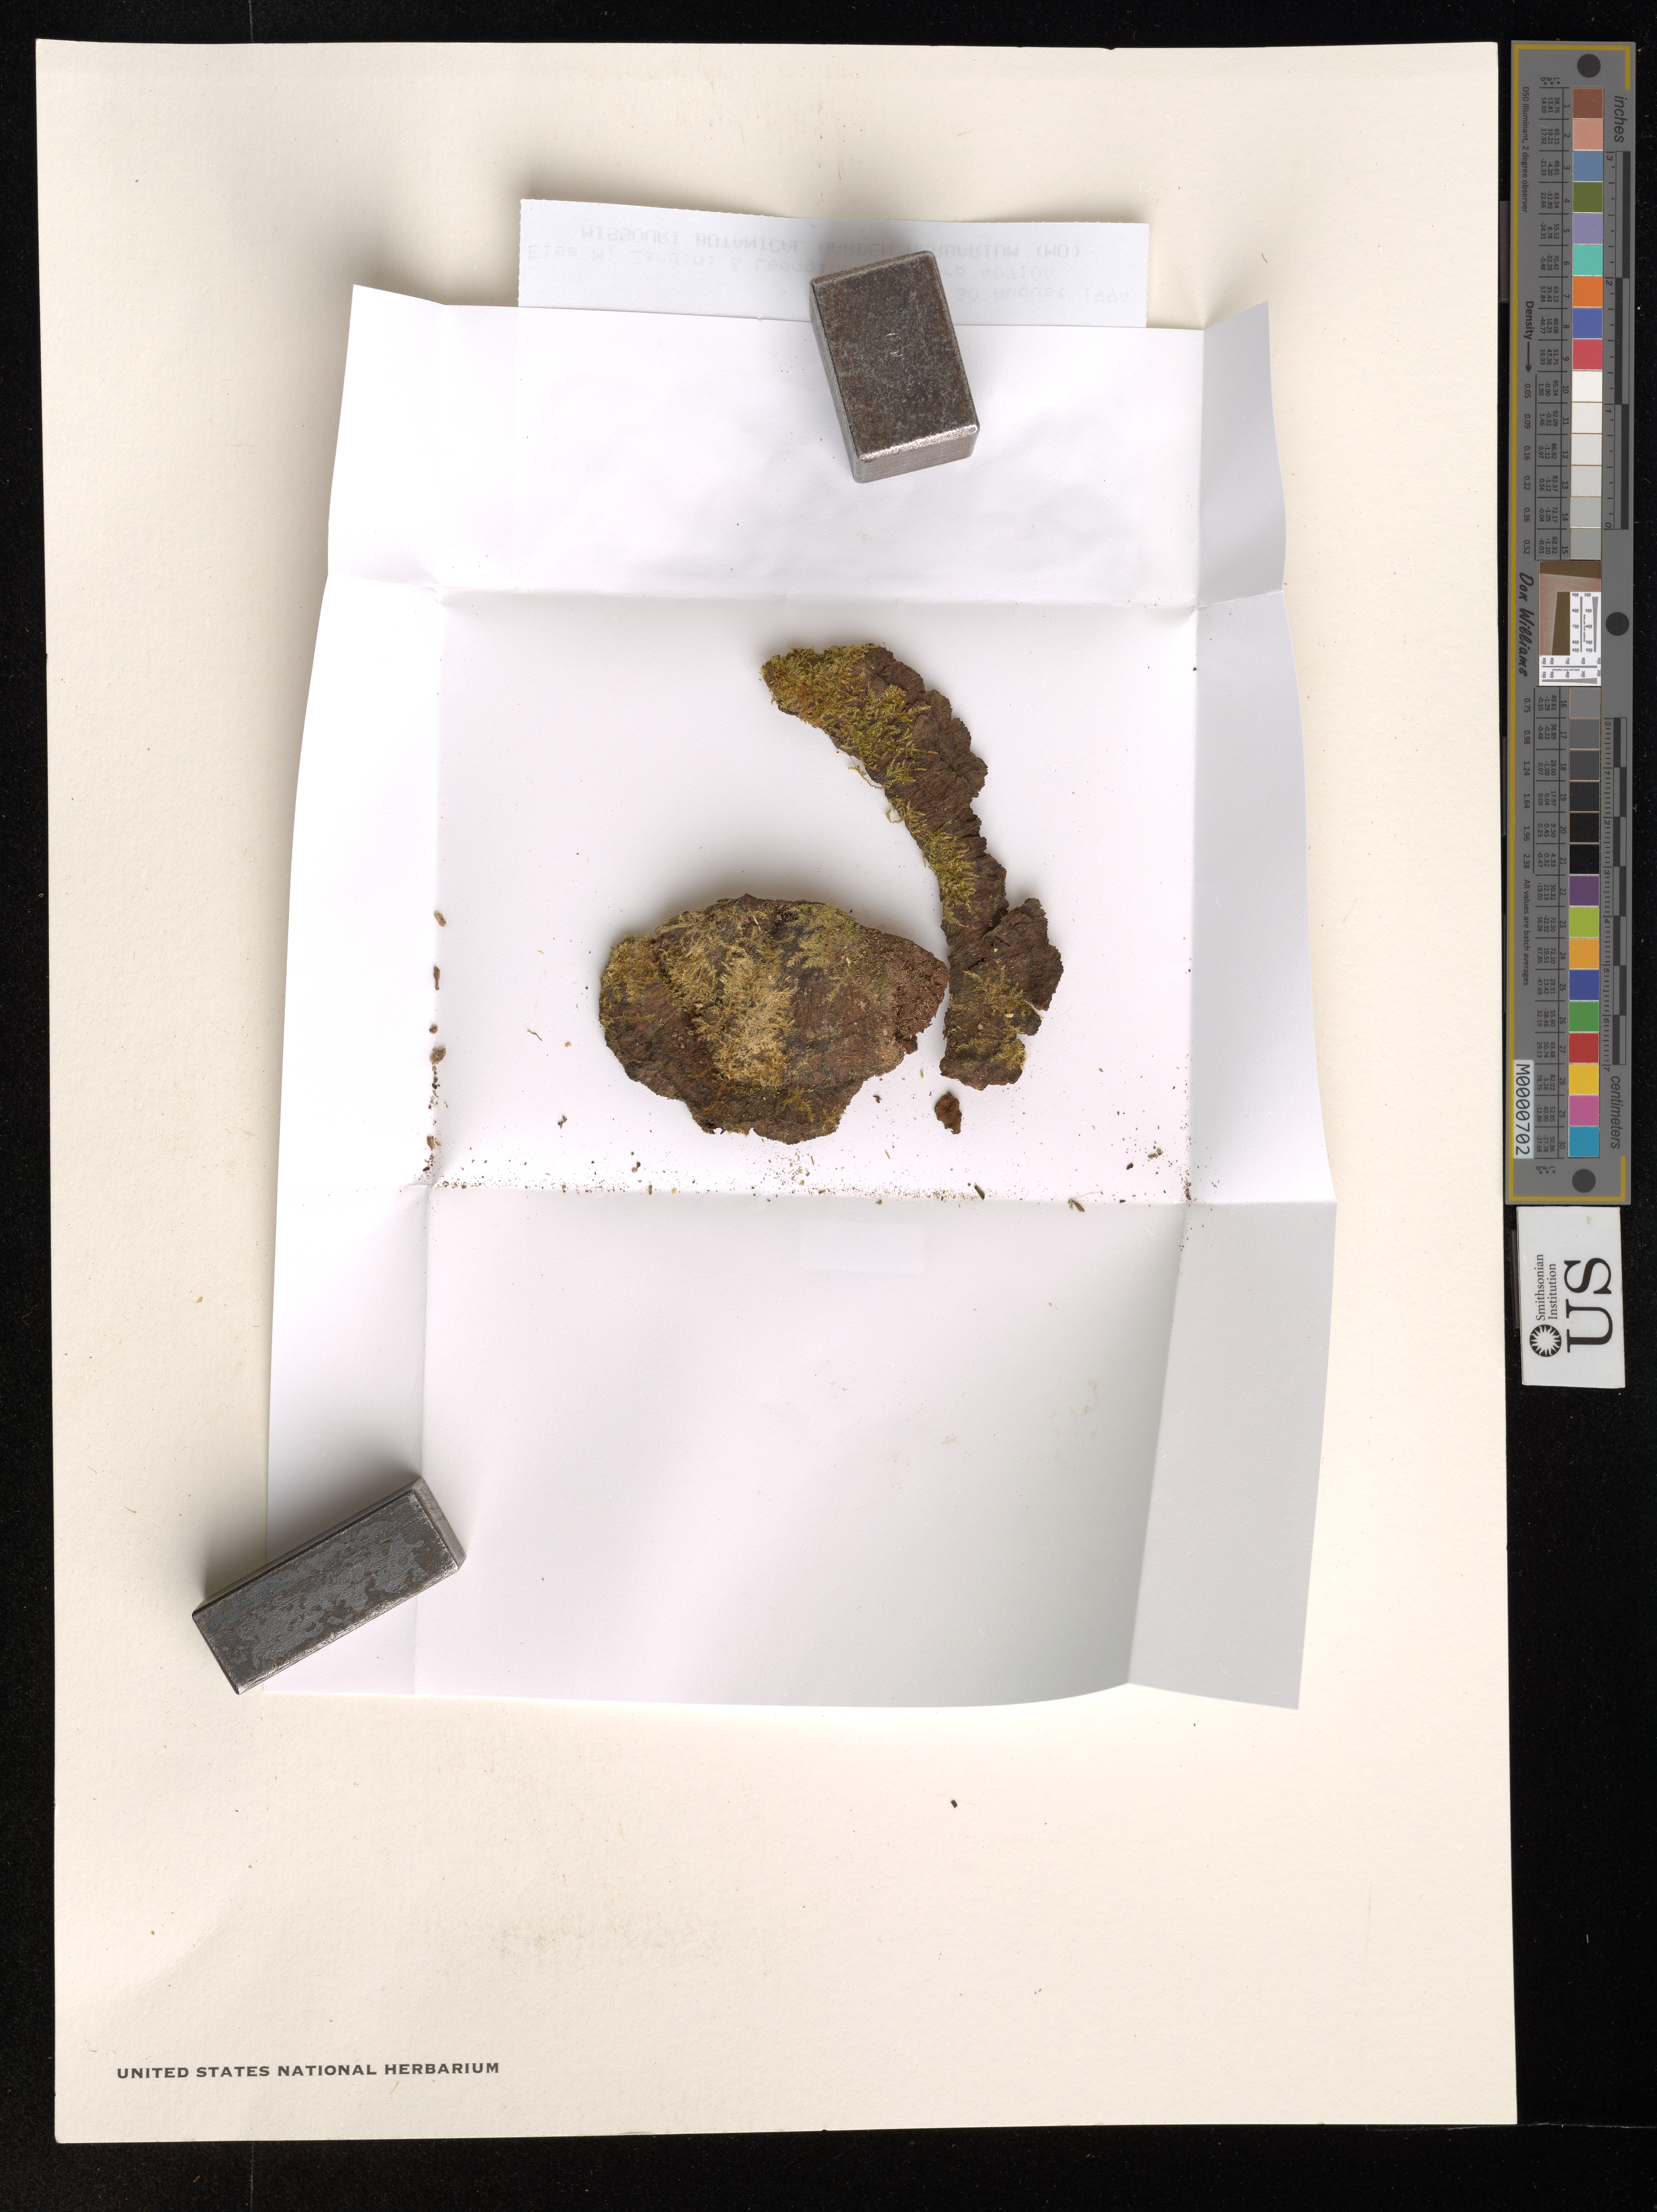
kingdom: Plantae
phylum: Bryophyta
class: Bryopsida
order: Hypnales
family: Pylaisiadelphaceae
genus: Isopterygium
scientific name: Isopterygium tenerum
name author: (Sw.) Mitt.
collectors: E. Zardini & L. Guerrero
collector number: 40710A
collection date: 1994-08-30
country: Paraguay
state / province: Alto Parana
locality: Estancia Río Bonito. Foret II (around Río Bonito).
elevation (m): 240